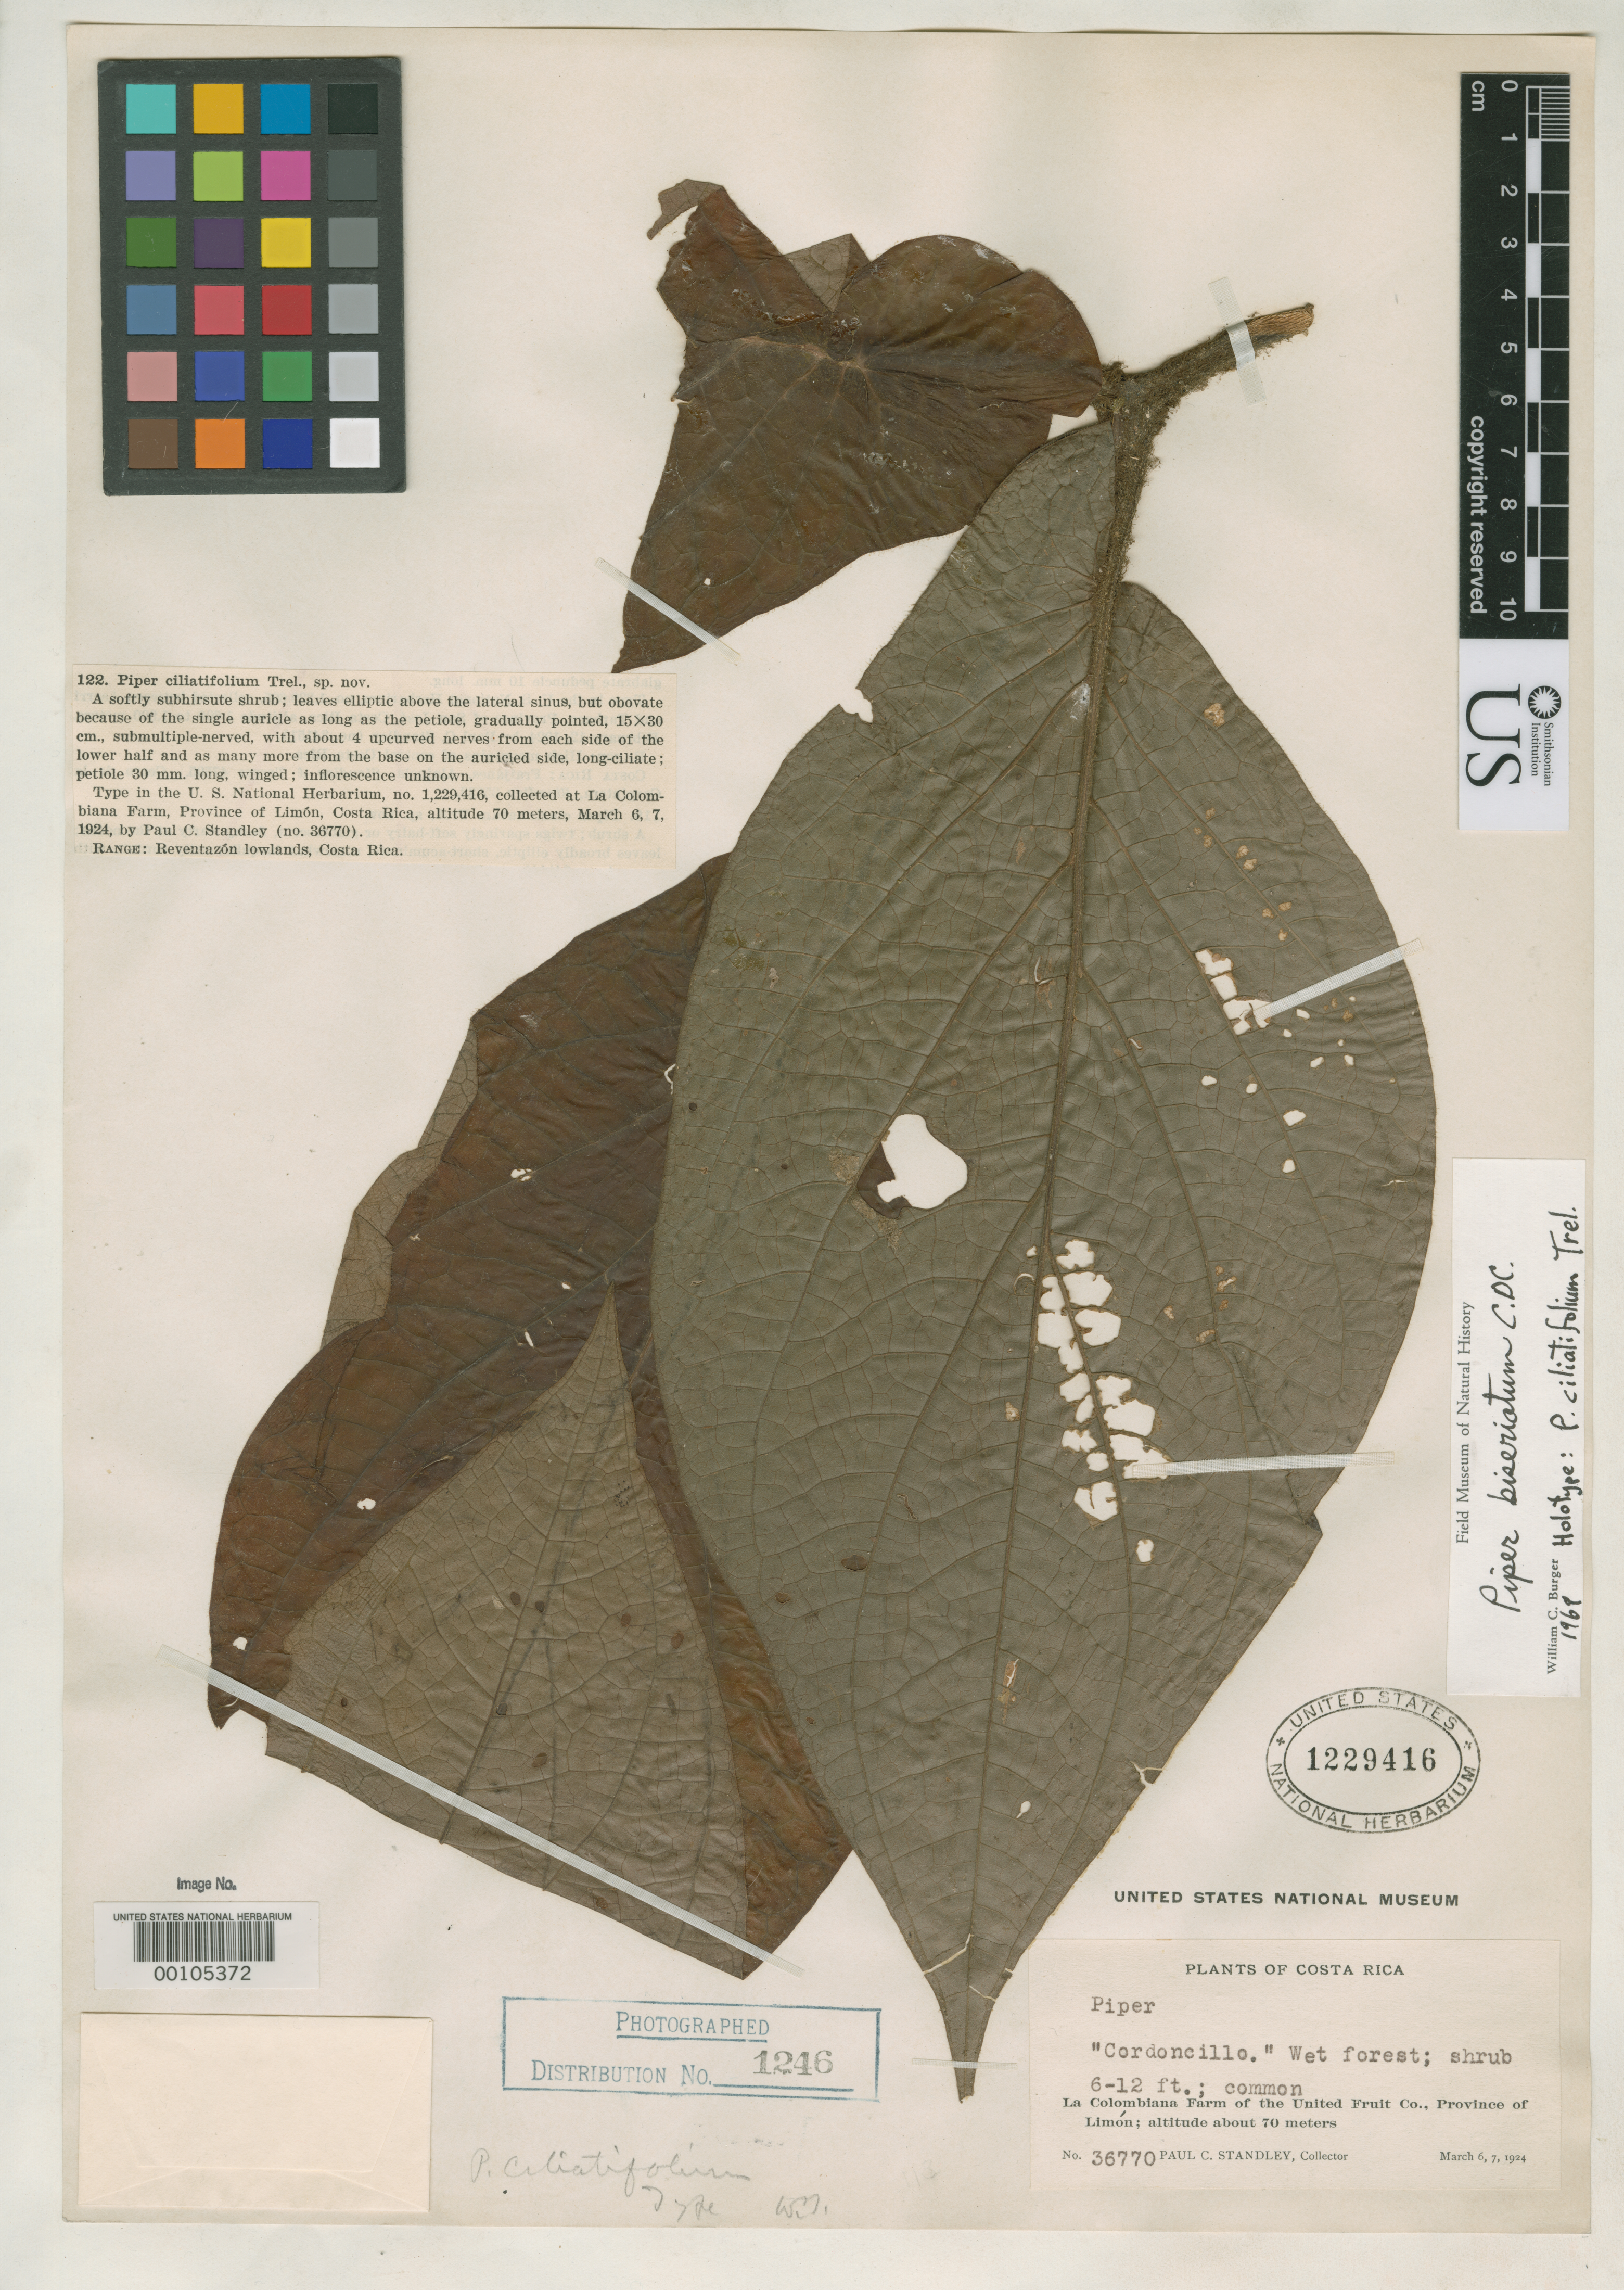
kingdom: Plantae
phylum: Tracheophyta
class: Magnoliopsida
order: Piperales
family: Piperaceae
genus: Piper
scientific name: Piper ciliatifolium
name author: Trel.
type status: Holotype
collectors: P. C. Standley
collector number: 36770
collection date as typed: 06 Mar 1924 to 07 Mar 1924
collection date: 1924-03-06/1924-03-07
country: Costa Rica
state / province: Limón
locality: La Colombiana Farm, United Fruit Co.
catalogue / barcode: US 1229416